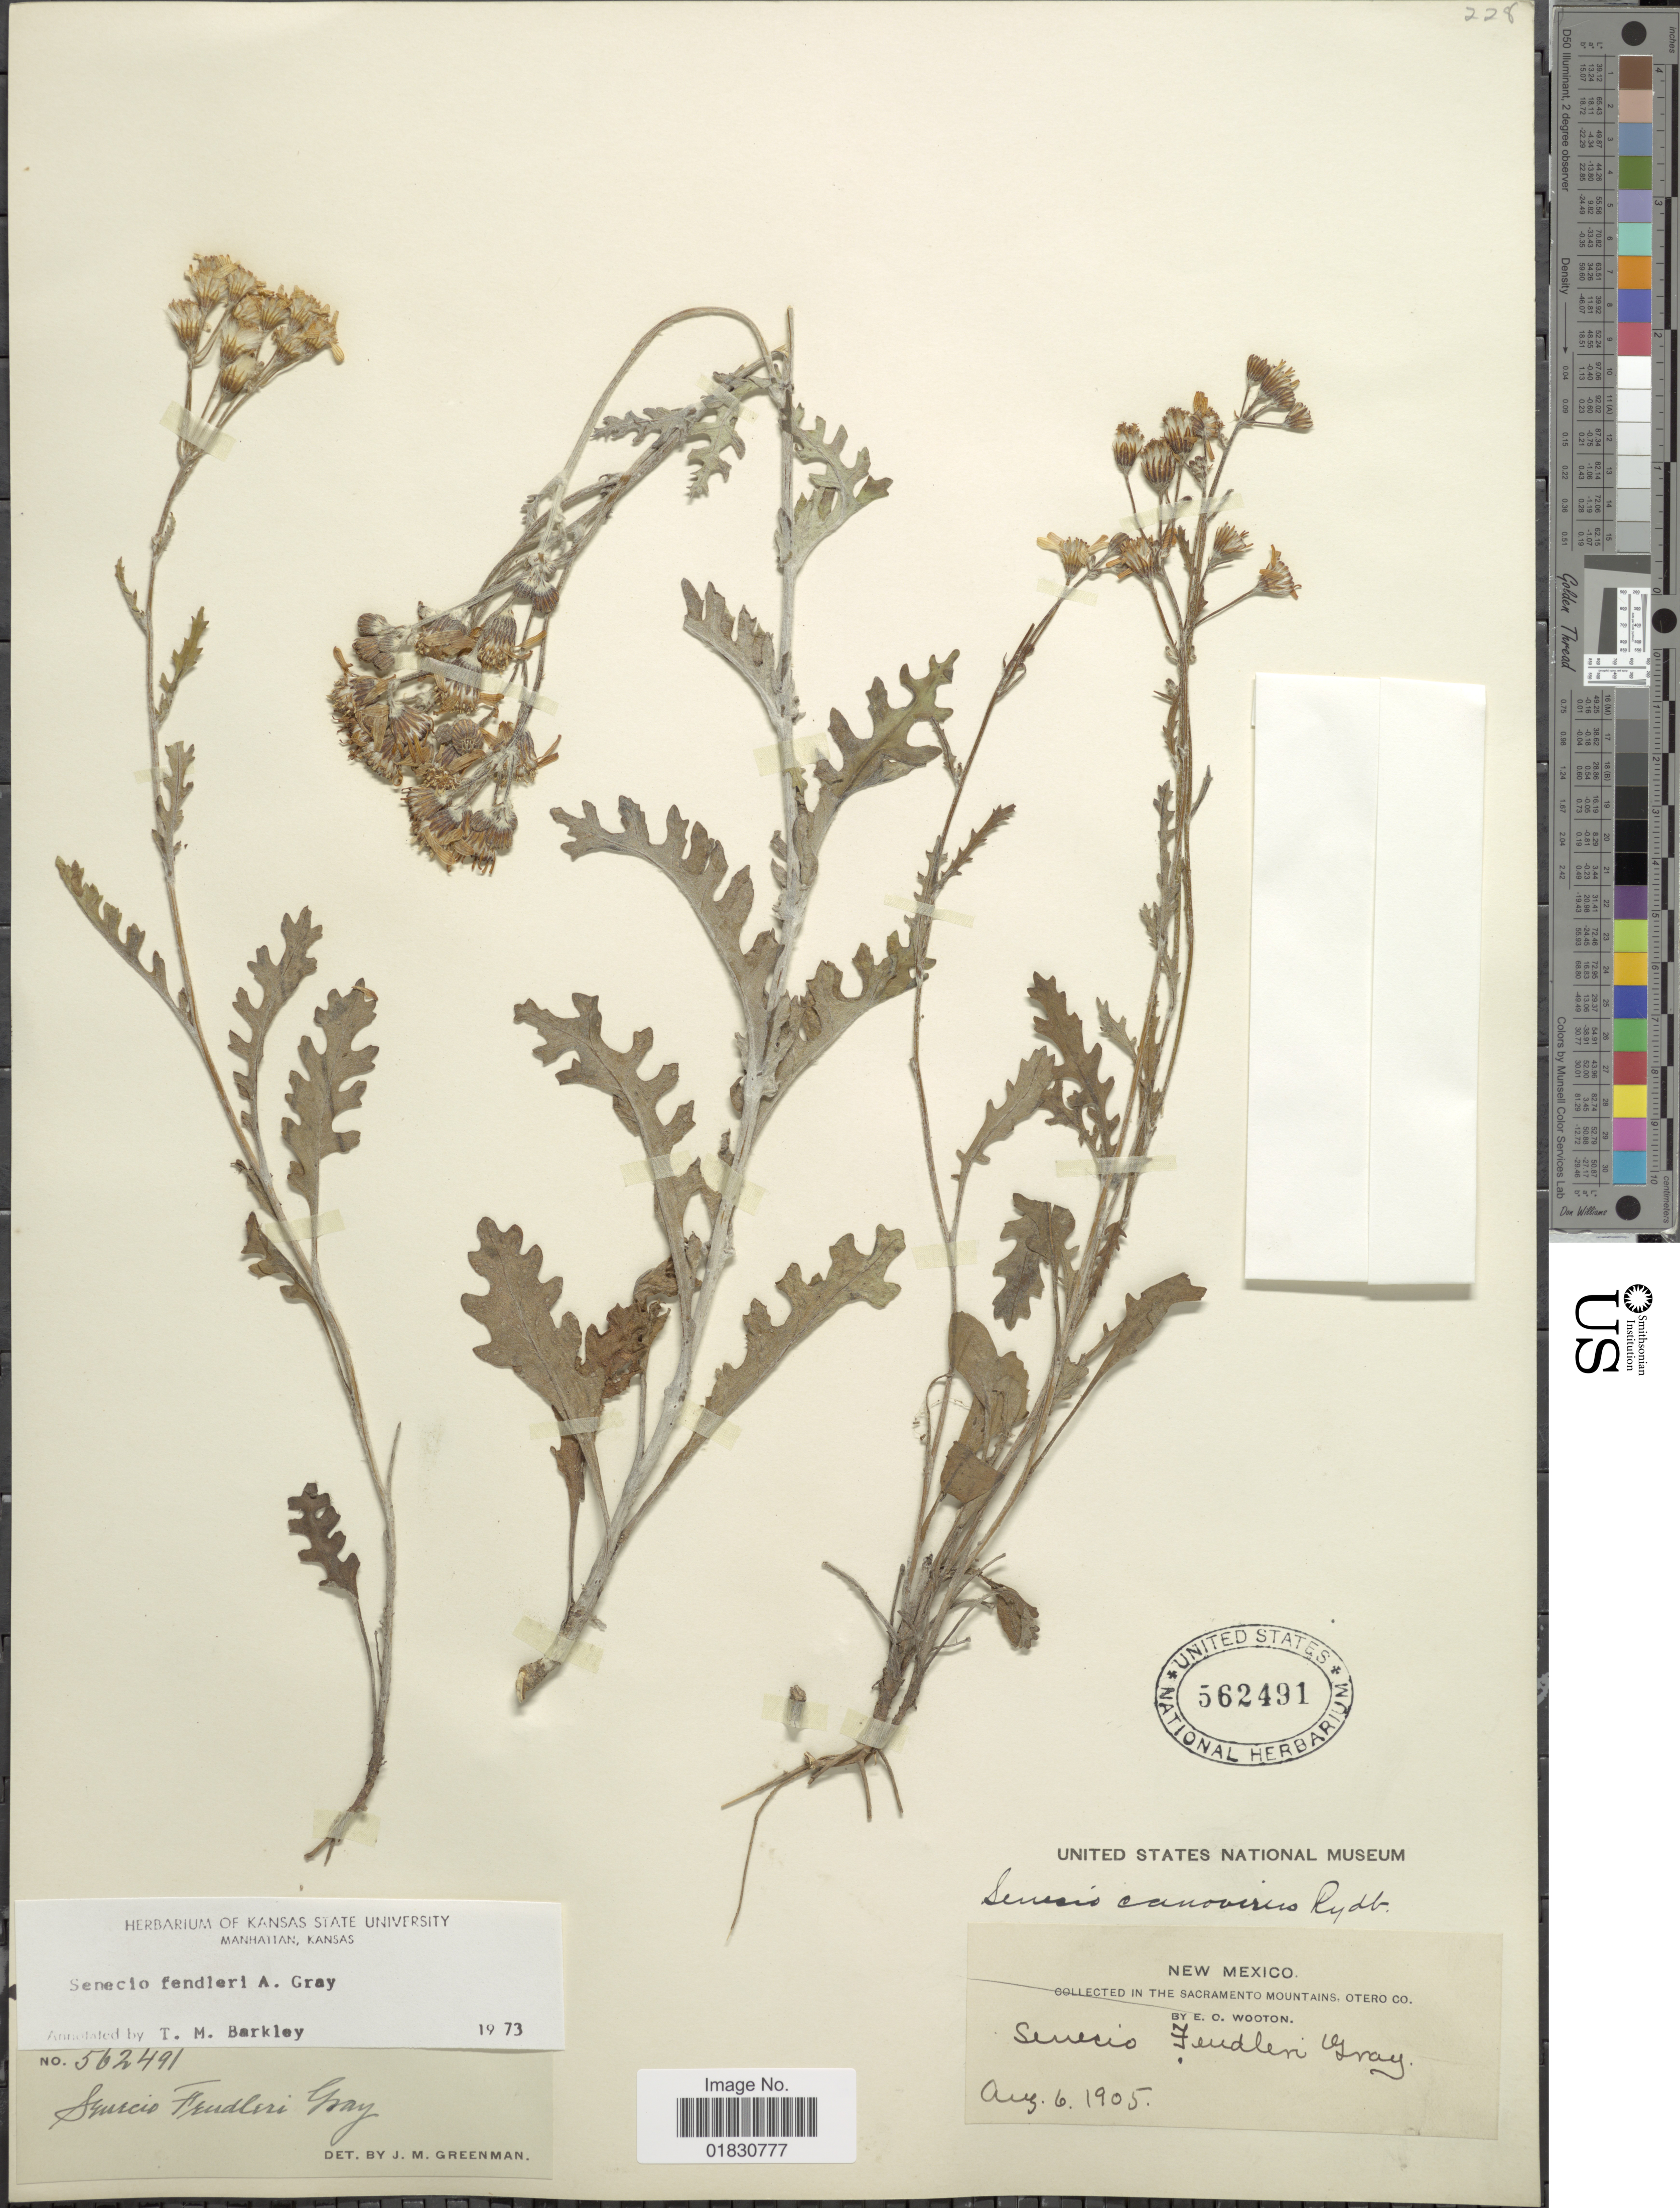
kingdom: Plantae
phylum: Tracheophyta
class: Magnoliopsida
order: Asterales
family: Asteraceae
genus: Packera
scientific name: Packera fendleri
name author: (A. Gray) W.A. Weber & Á. Löve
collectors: E. O. Wooton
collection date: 1905-08-06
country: United States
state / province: New Mexico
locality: In The Sacramento Mountains, Otero Co.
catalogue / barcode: US 562491